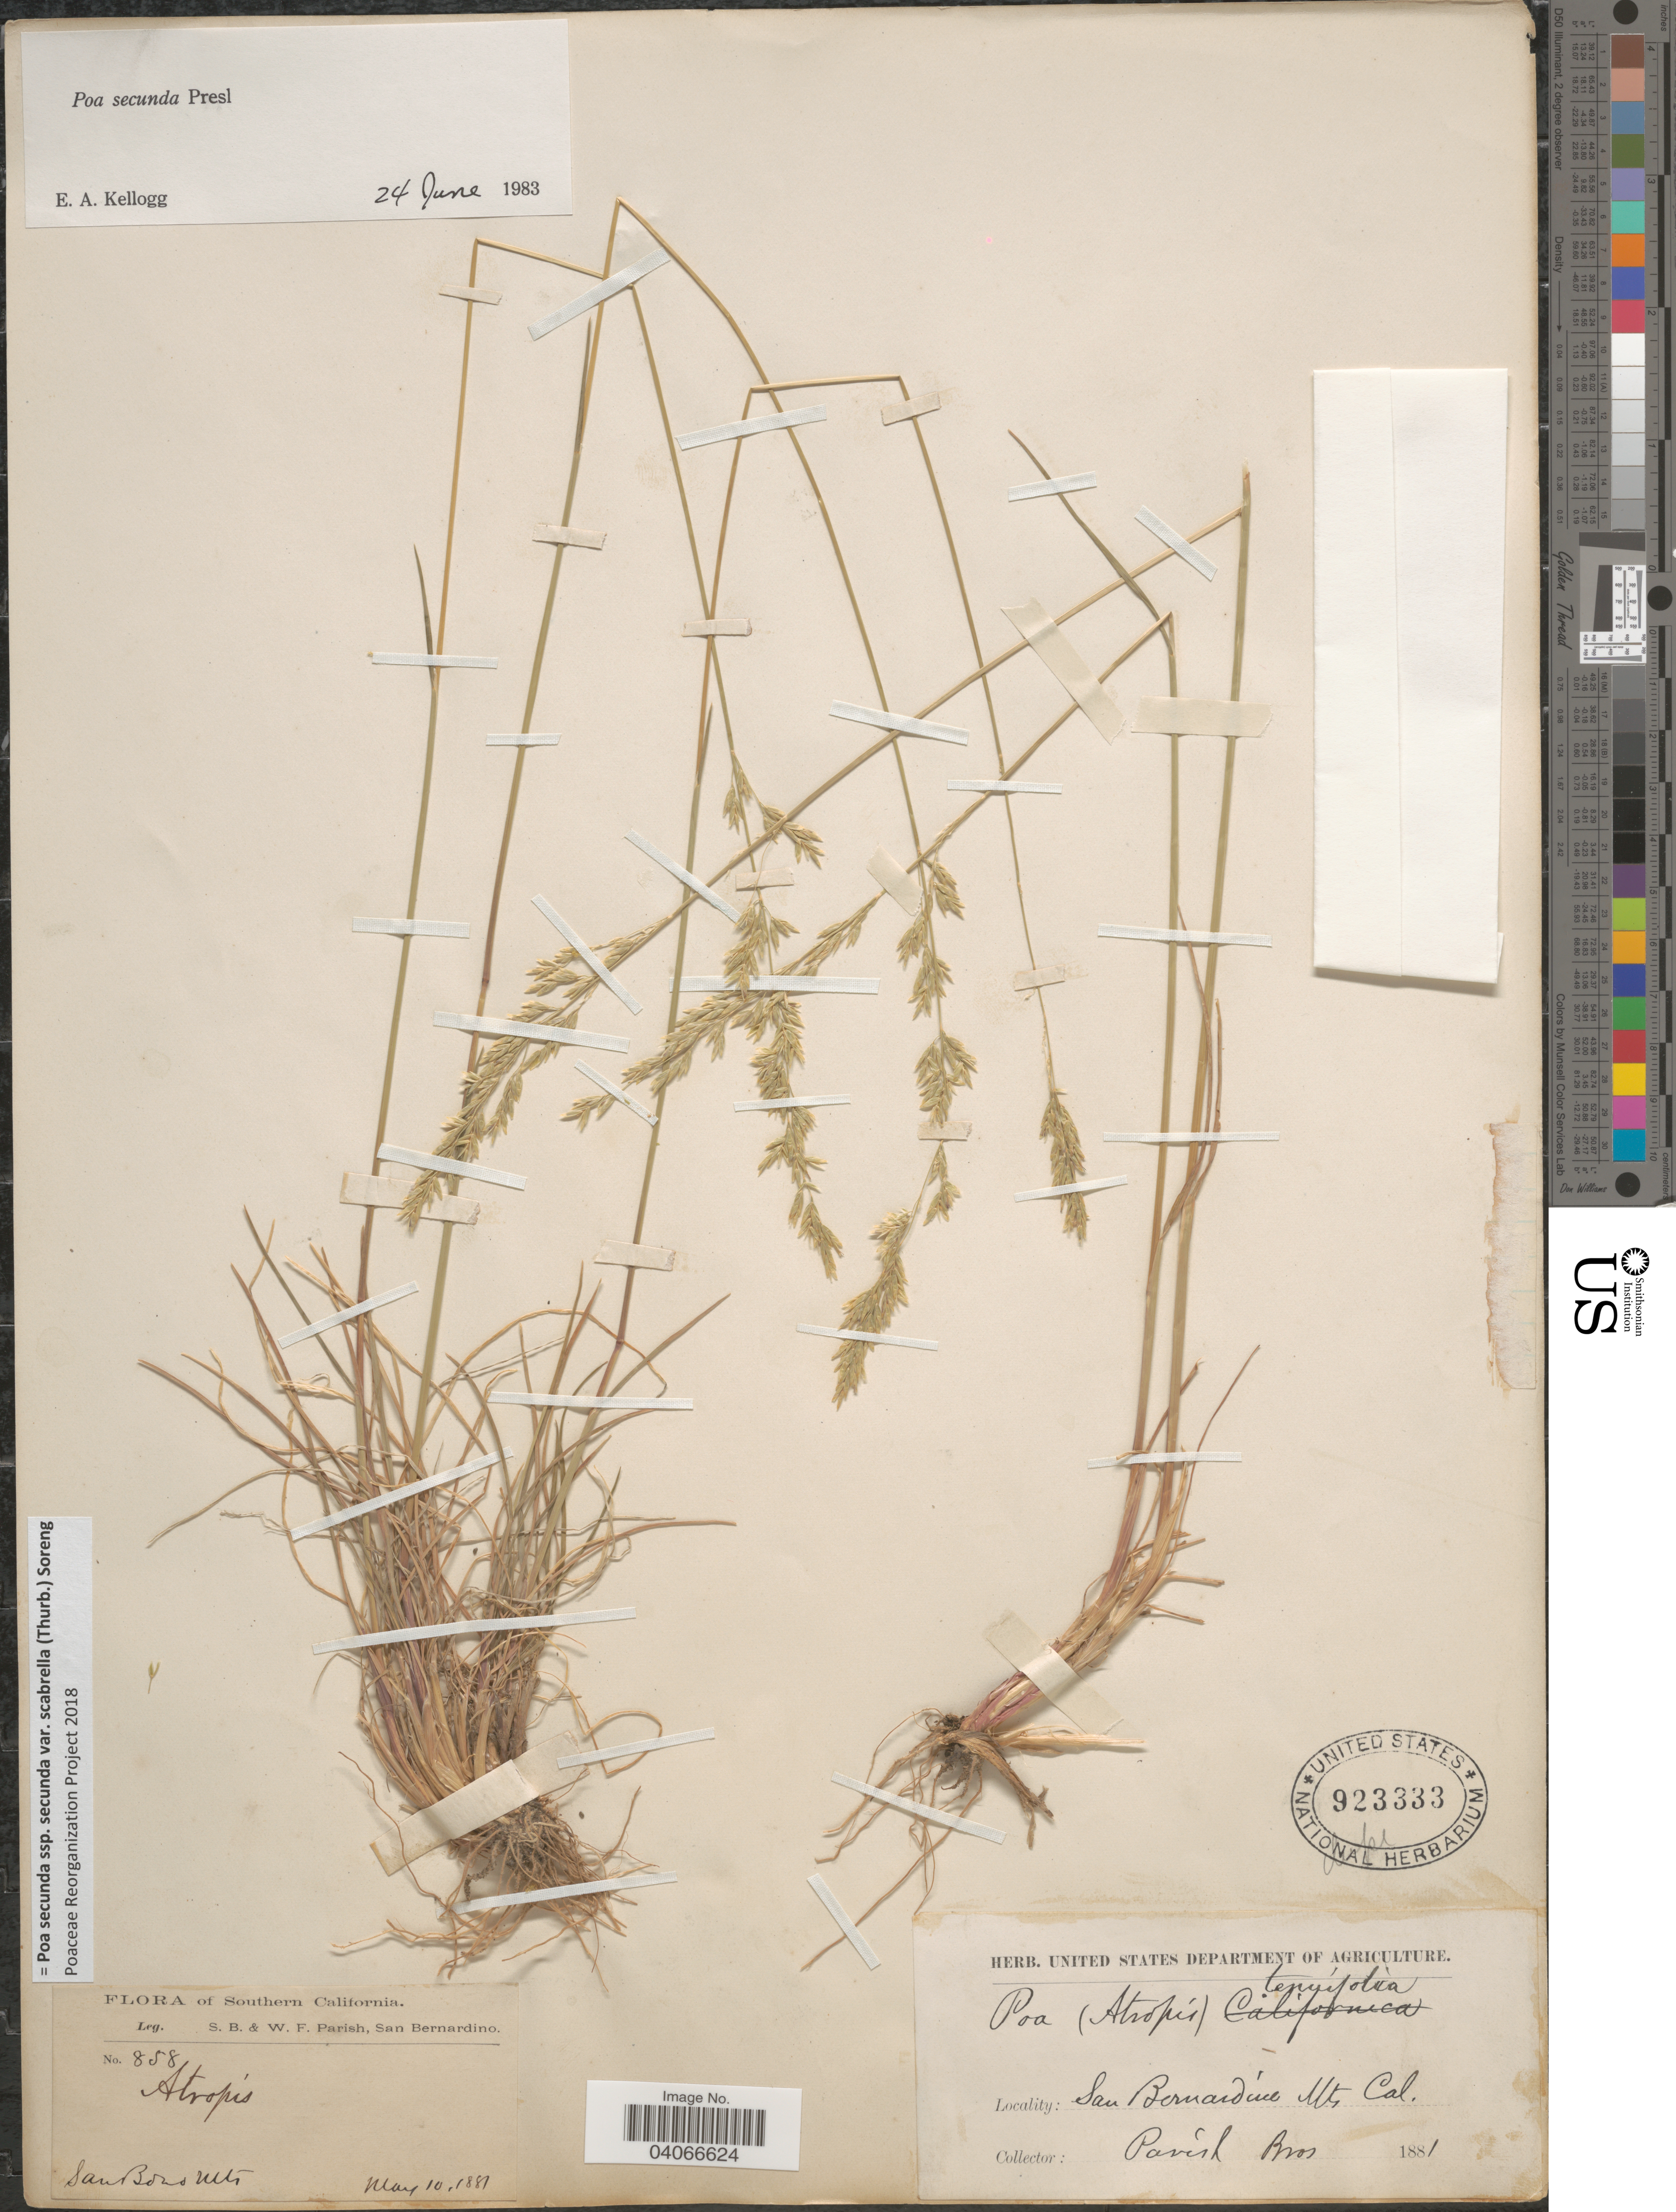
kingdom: Plantae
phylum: Tracheophyta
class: Liliopsida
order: Poales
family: Poaceae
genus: Poa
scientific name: Poa secunda subsp. secunda var. scabrella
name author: (Thurb.) Soreng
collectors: S. B. Parish & W. F. Parish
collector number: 858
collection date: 1881-05-10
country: United States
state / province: California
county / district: San Bernardino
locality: Southern California. San Bernardino Mts.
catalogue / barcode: US 923333